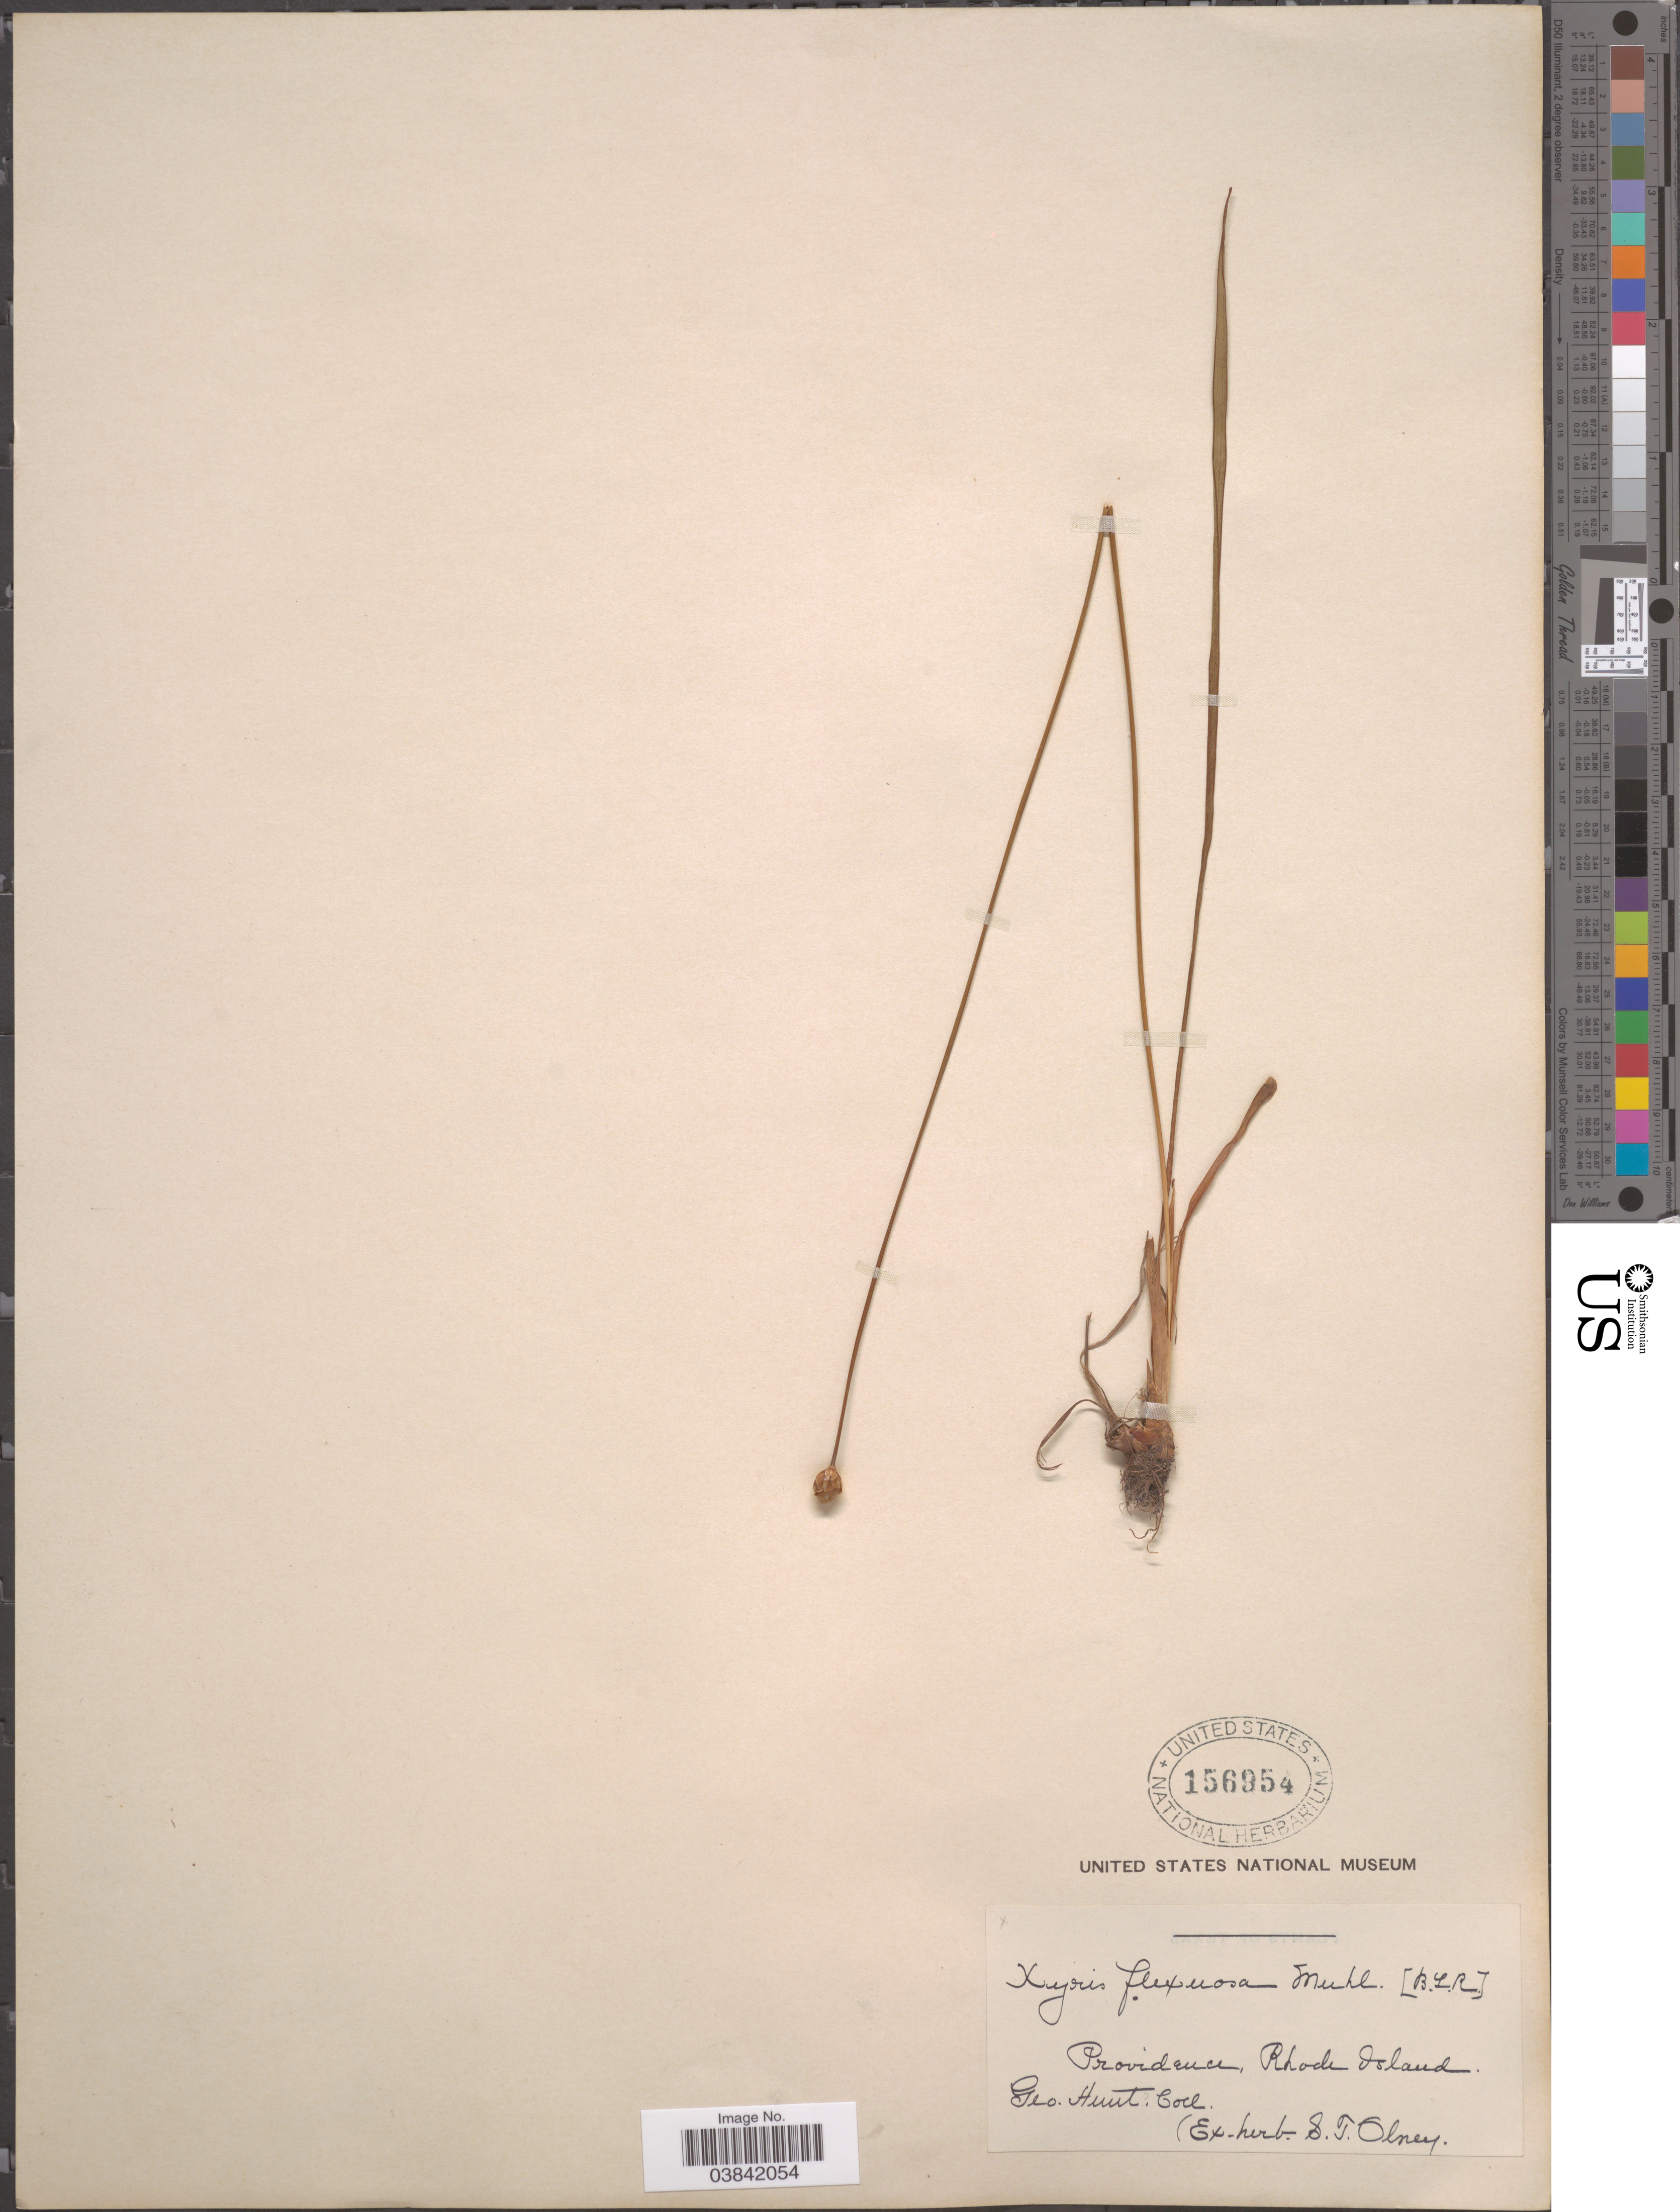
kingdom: Plantae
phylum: Tracheophyta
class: Liliopsida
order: Poales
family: Xyridaceae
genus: Xyris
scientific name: Xyris torta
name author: Sm.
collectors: G. Hunt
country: United States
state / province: Rhode Island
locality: Providence.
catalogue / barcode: US 156954